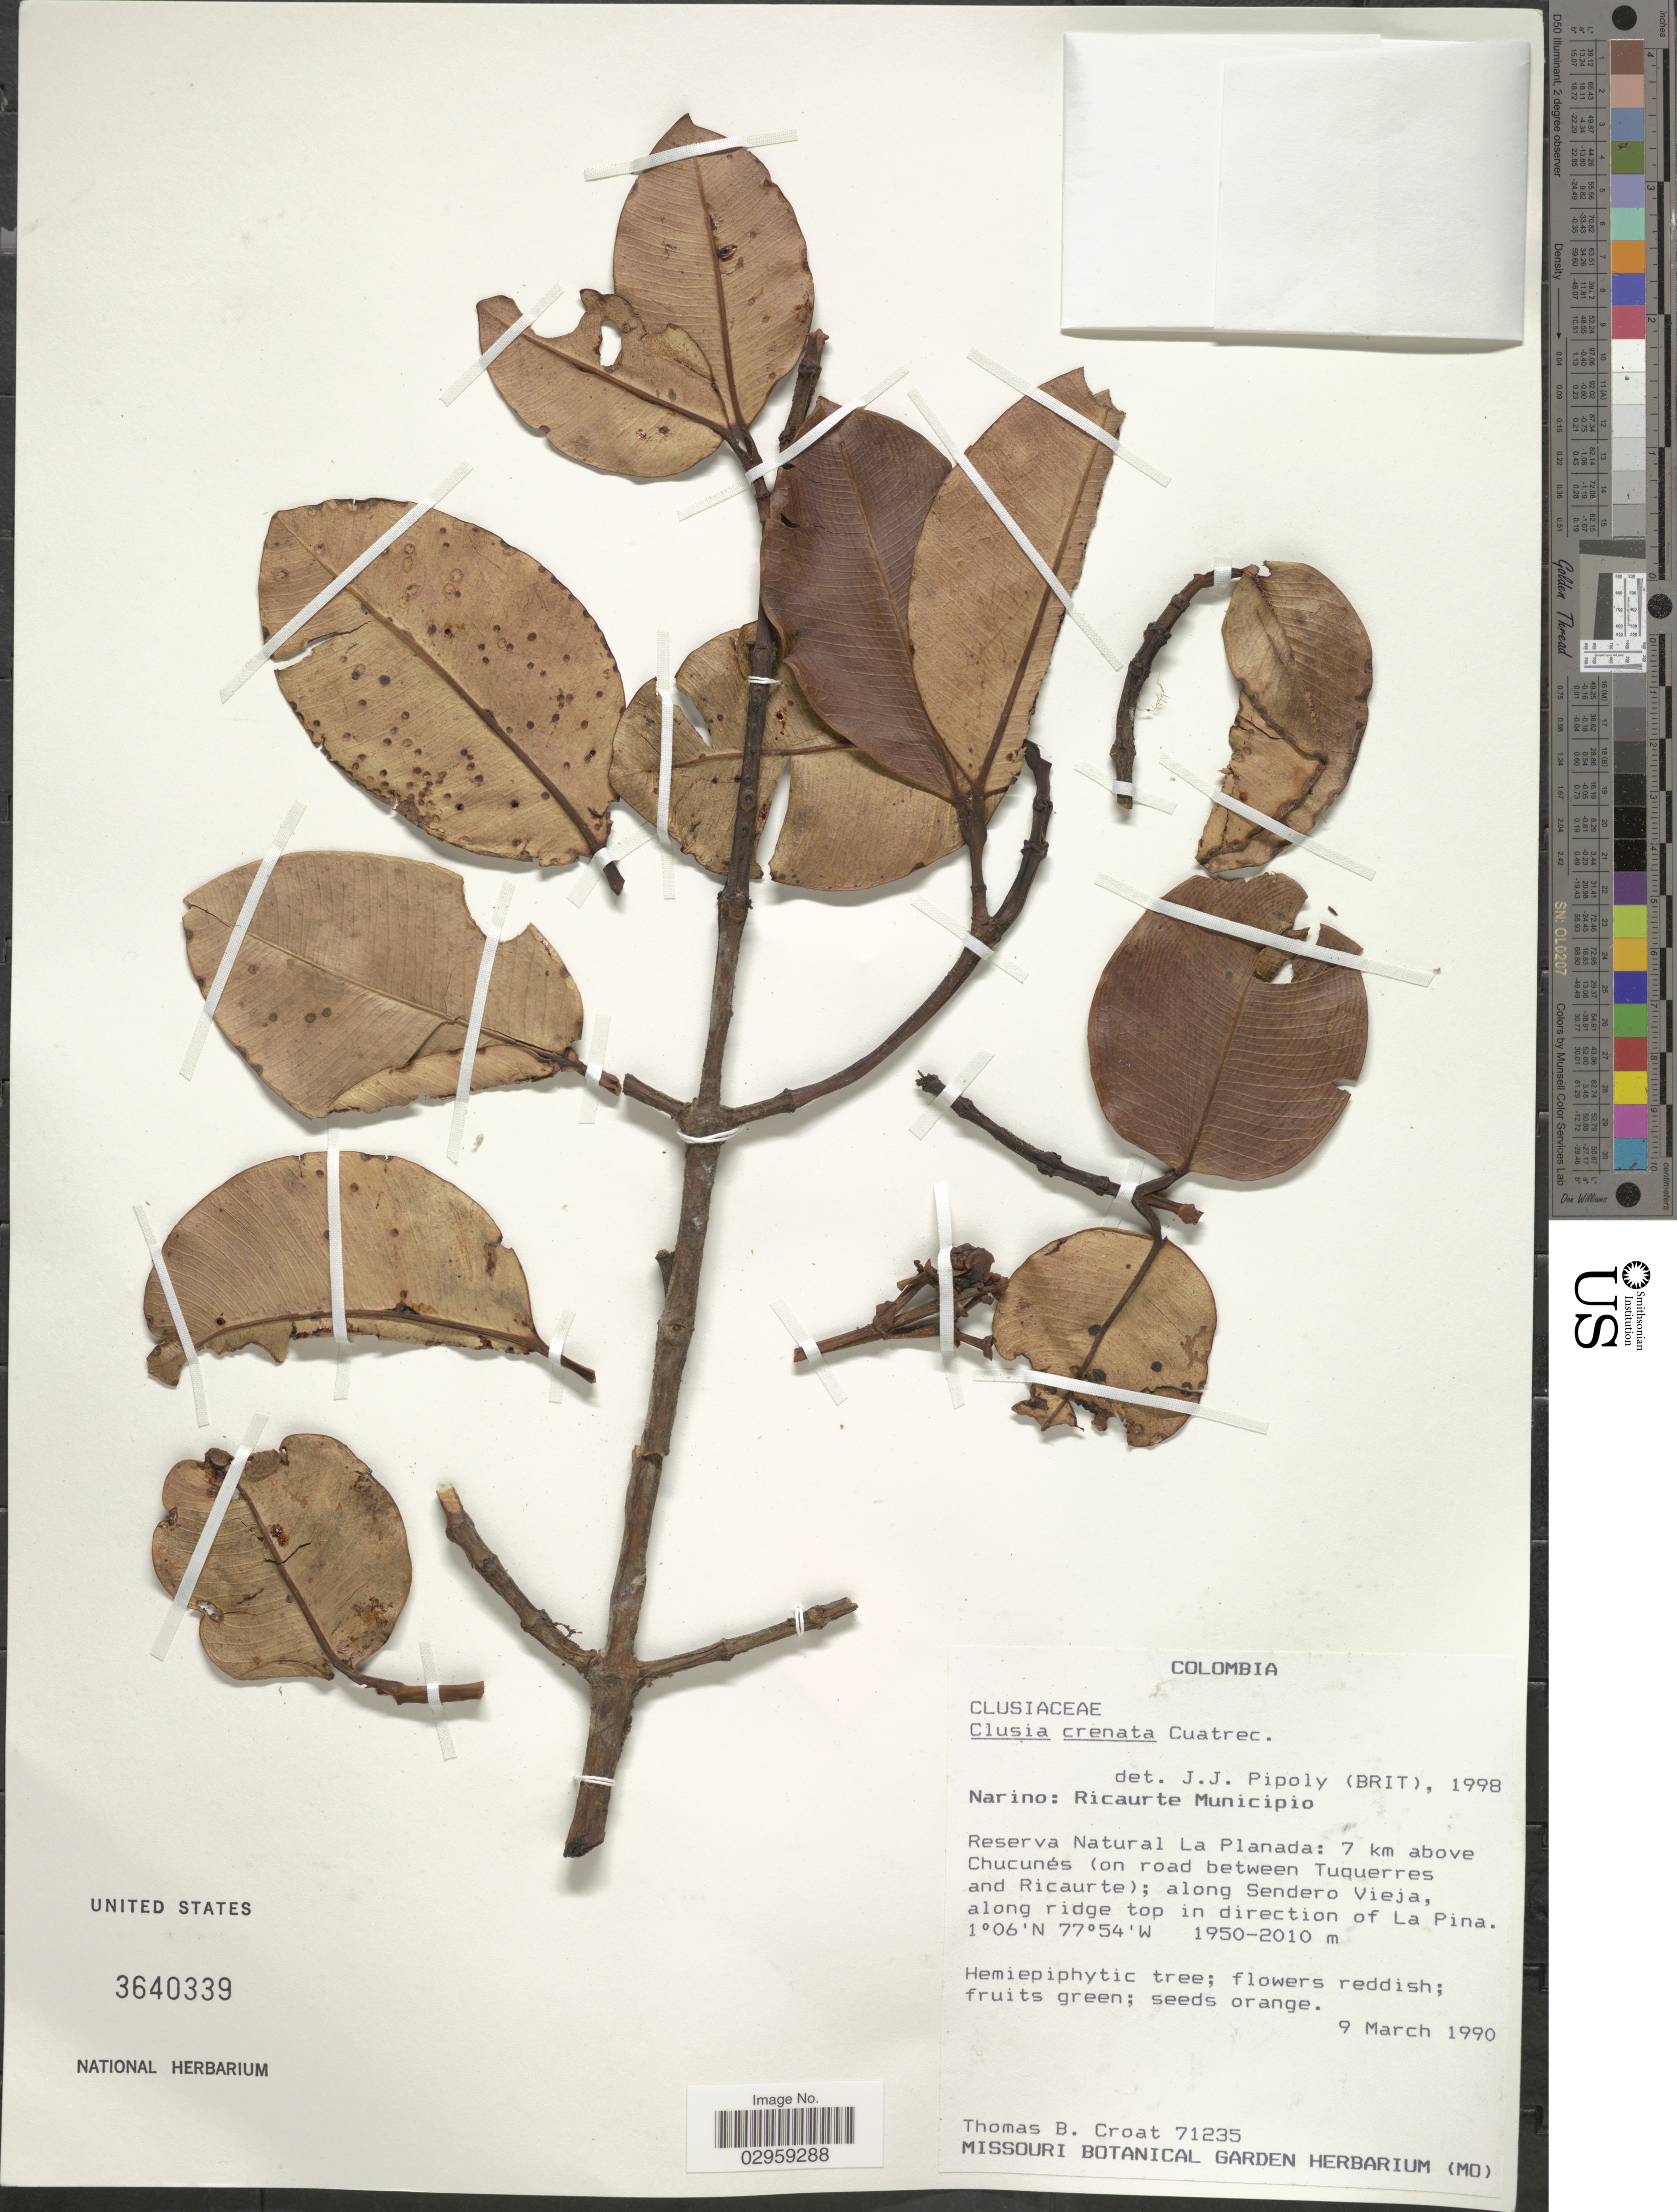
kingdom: Plantae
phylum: Tracheophyta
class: Magnoliopsida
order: Malpighiales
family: Clusiaceae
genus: Clusia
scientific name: Clusia crenata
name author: Cuatrec.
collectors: T. B. Croat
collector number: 71235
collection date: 1990-03-09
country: Colombia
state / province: Nariño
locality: Narino: Ricaurte Municipio. Reserva Natural La Planada: 7 km above Chucunés (on road between Tuquerres and Ricaurte); along Sendero Vieja, along ridge top in direction La Pina.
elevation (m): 1950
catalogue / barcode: US 3640339